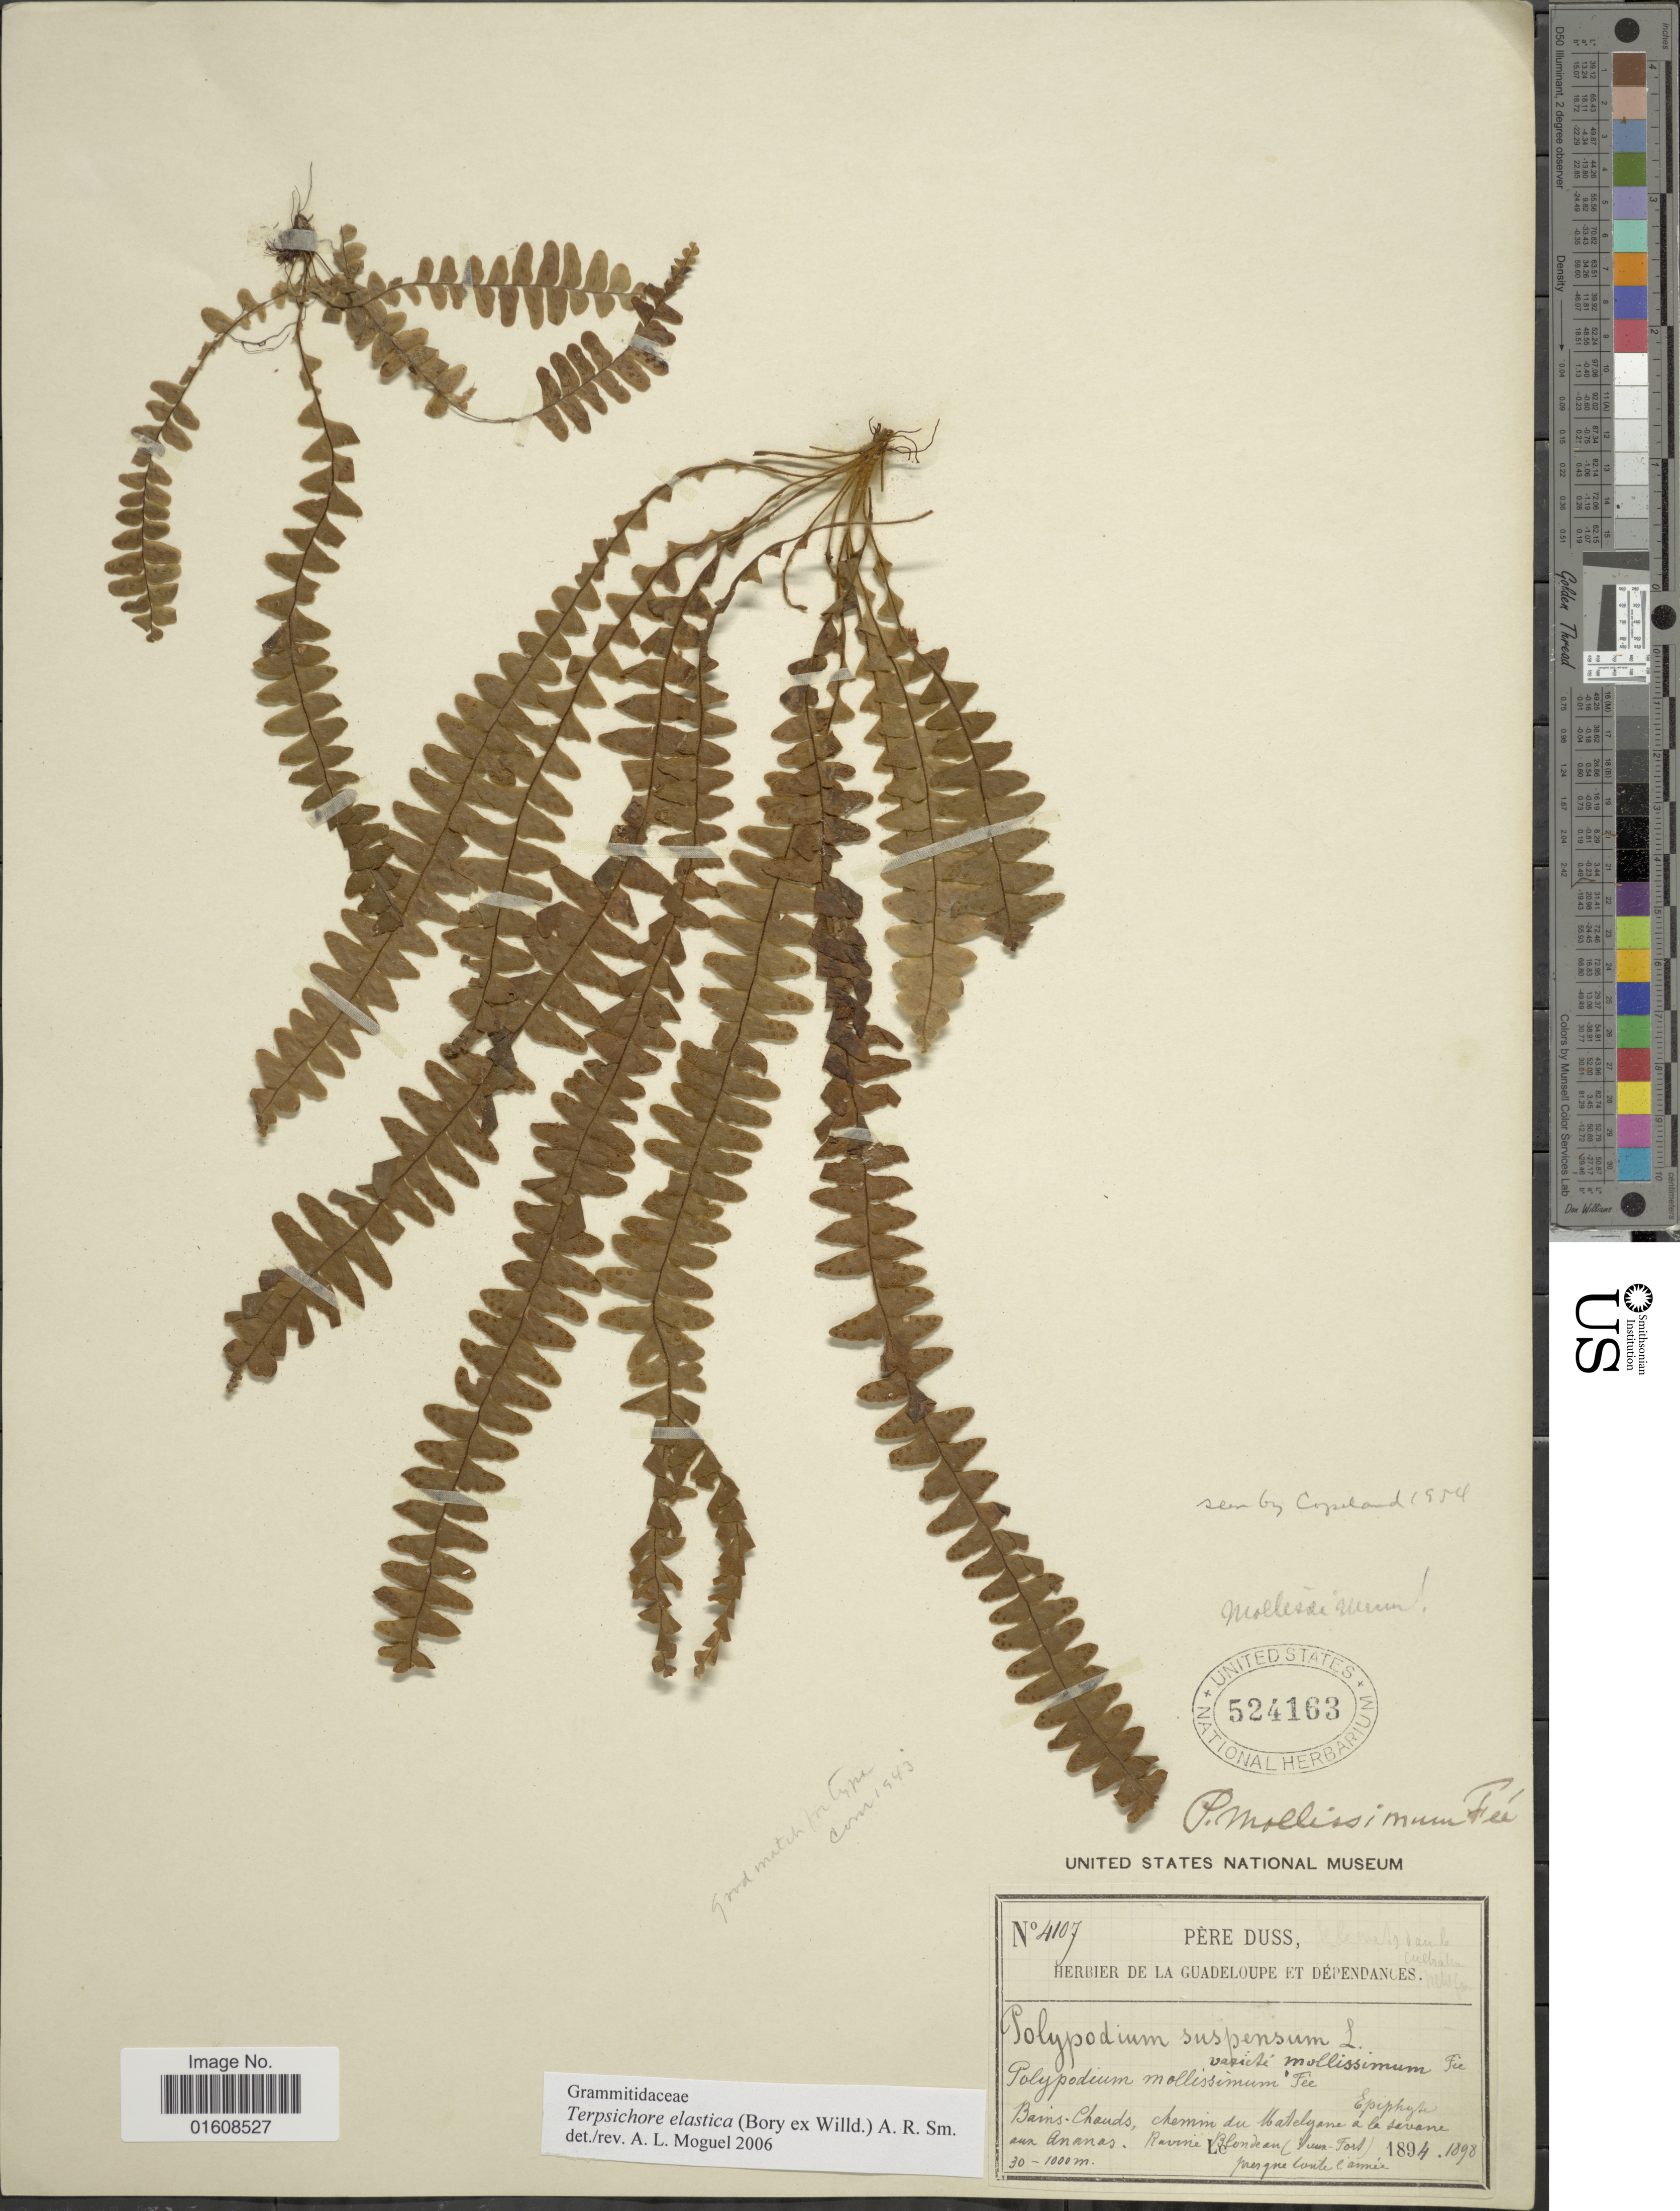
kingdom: Plantae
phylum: Tracheophyta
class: Polypodiopsida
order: Polypodiales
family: Polypodiaceae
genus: Alansmia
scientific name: Alansmia elastica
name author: (Bory ex Willd.) Moguel & M. Kessler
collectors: Père Duss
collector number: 4107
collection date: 1894/1898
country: Guadeloupe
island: Basse Terre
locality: Bains-Chauds, chemin du Matéliane a la Savane aux Ananas. Ravine Blondeau (Vieux-Fort)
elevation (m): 30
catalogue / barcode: US 524163